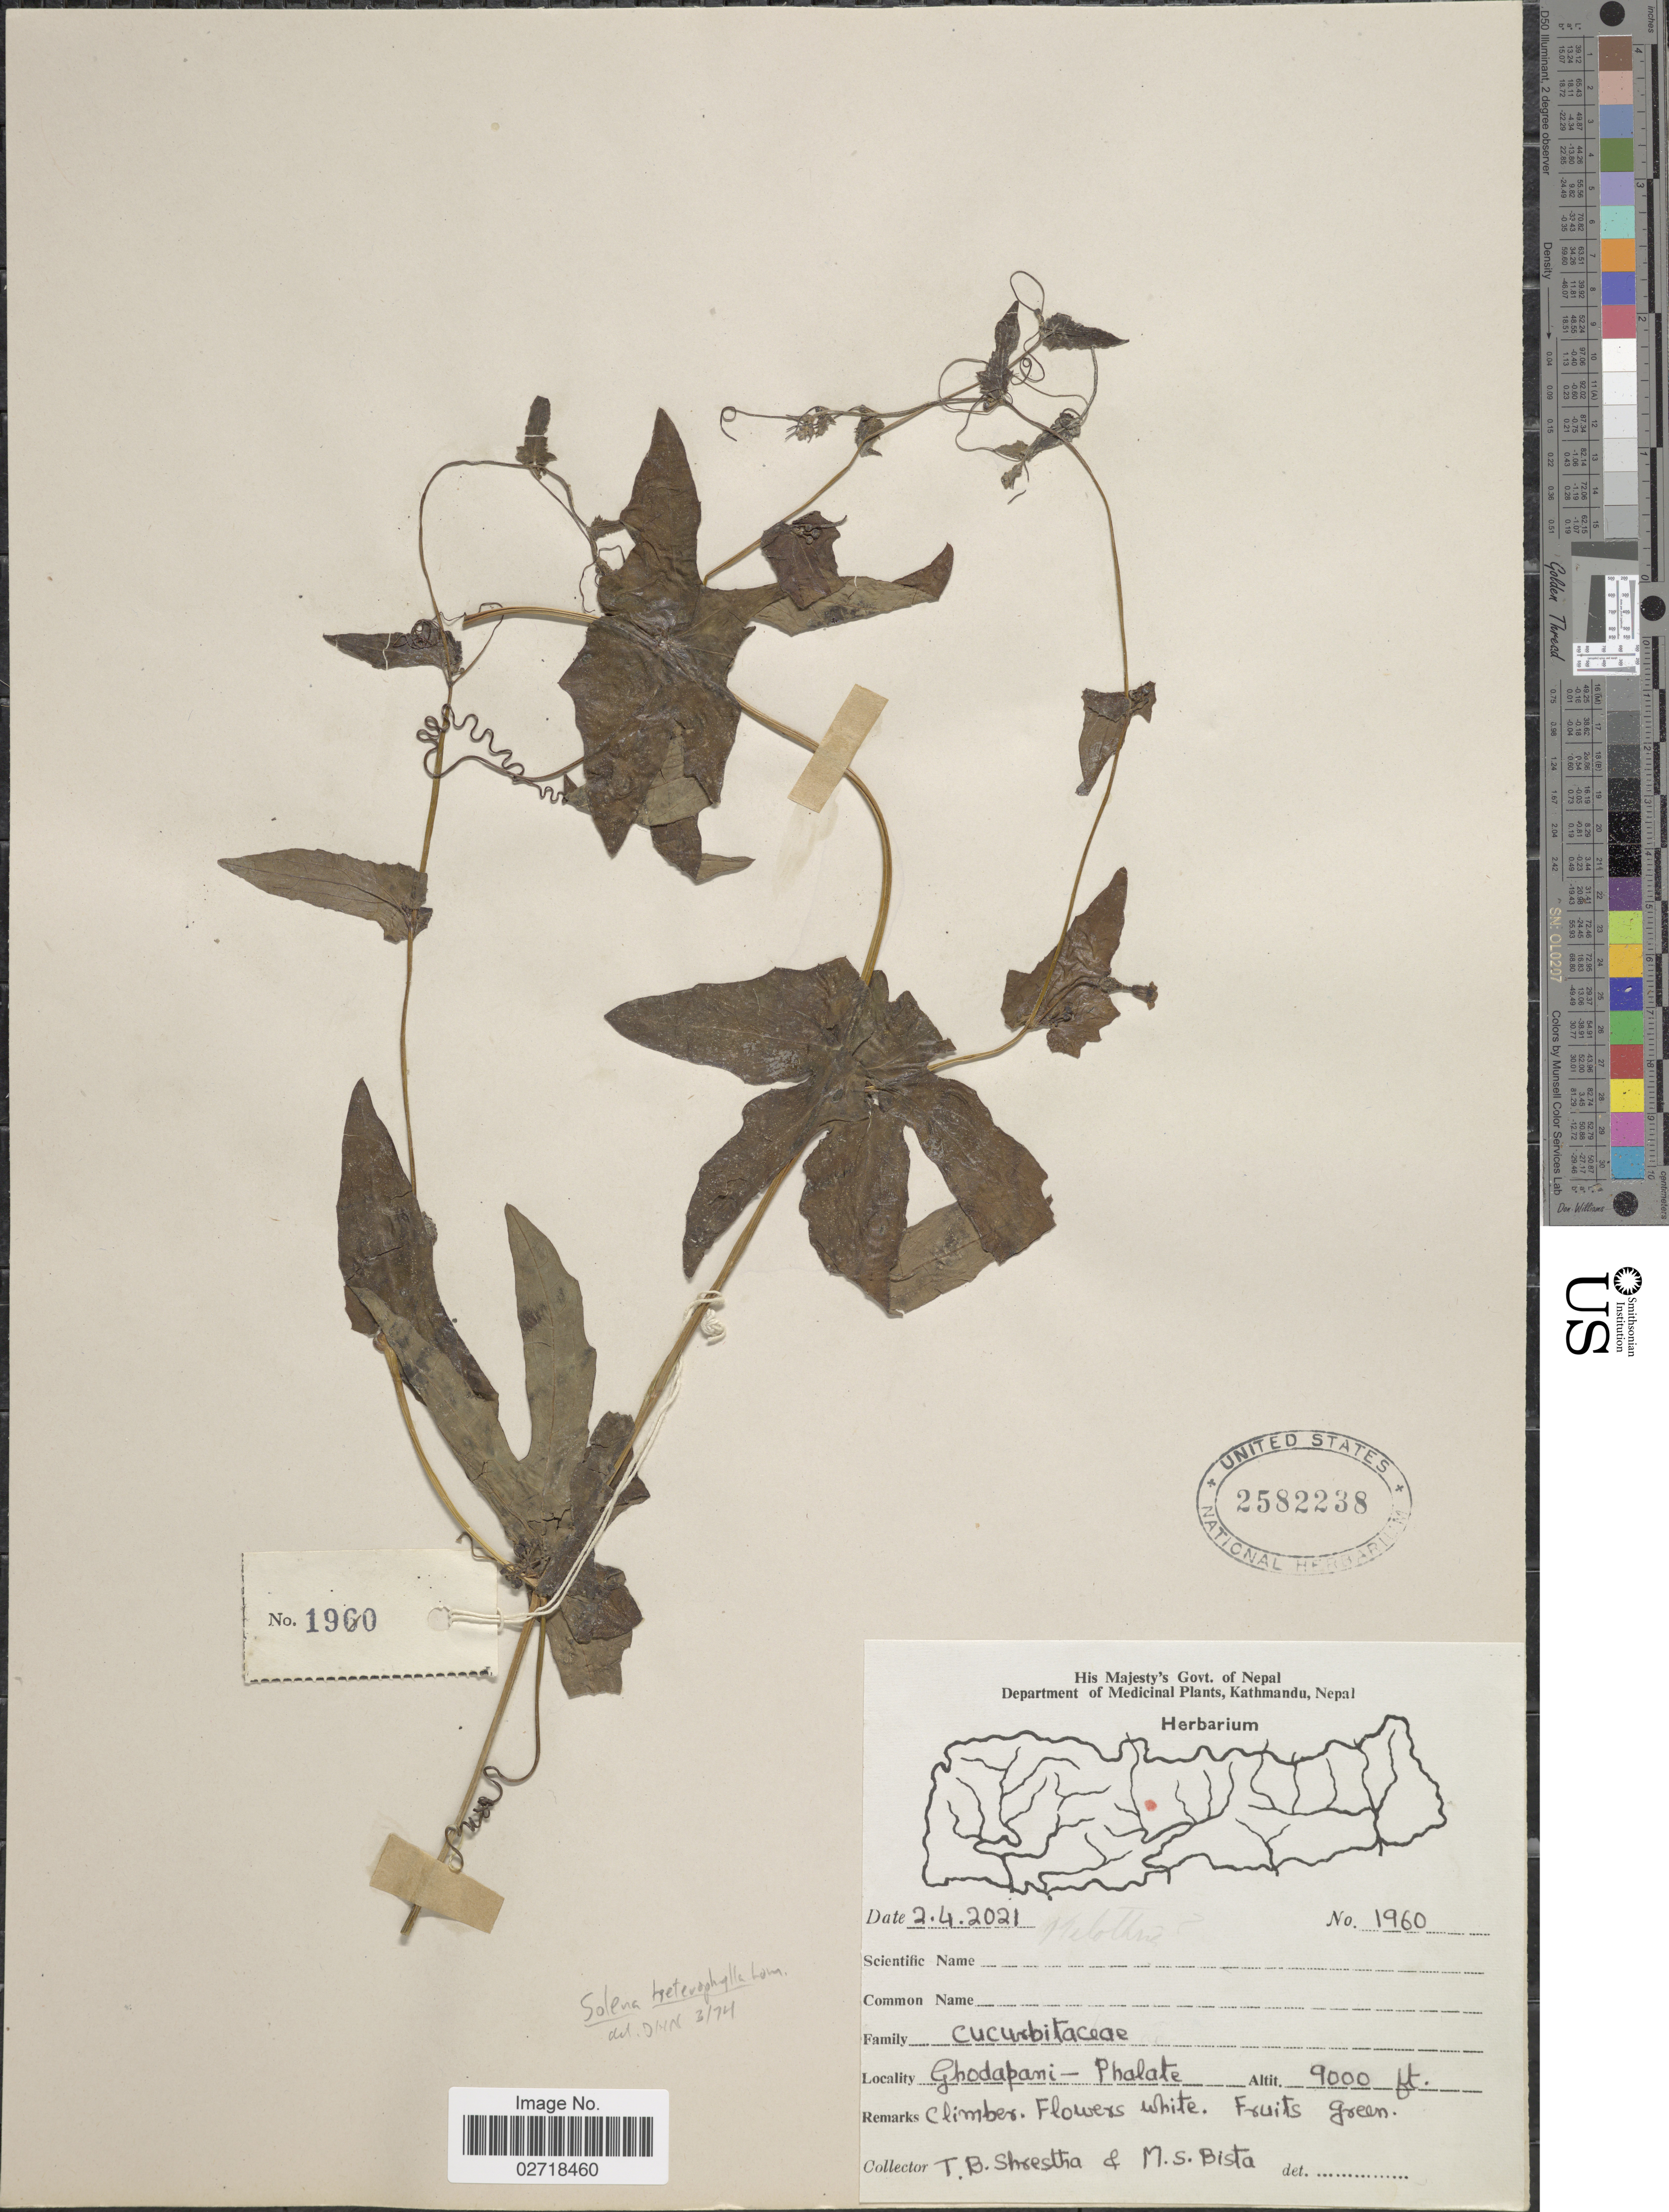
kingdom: Plantae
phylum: Tracheophyta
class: Magnoliopsida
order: Cucurbitales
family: Cucurbitaceae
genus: Solena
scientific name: Solena heterophylla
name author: Lour.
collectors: T. B. Shrestha & M. Bista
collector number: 1960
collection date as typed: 2-4-2021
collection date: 1964-07-17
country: Nepal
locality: Ghodapani-Phalate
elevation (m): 2743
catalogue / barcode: US 2582238